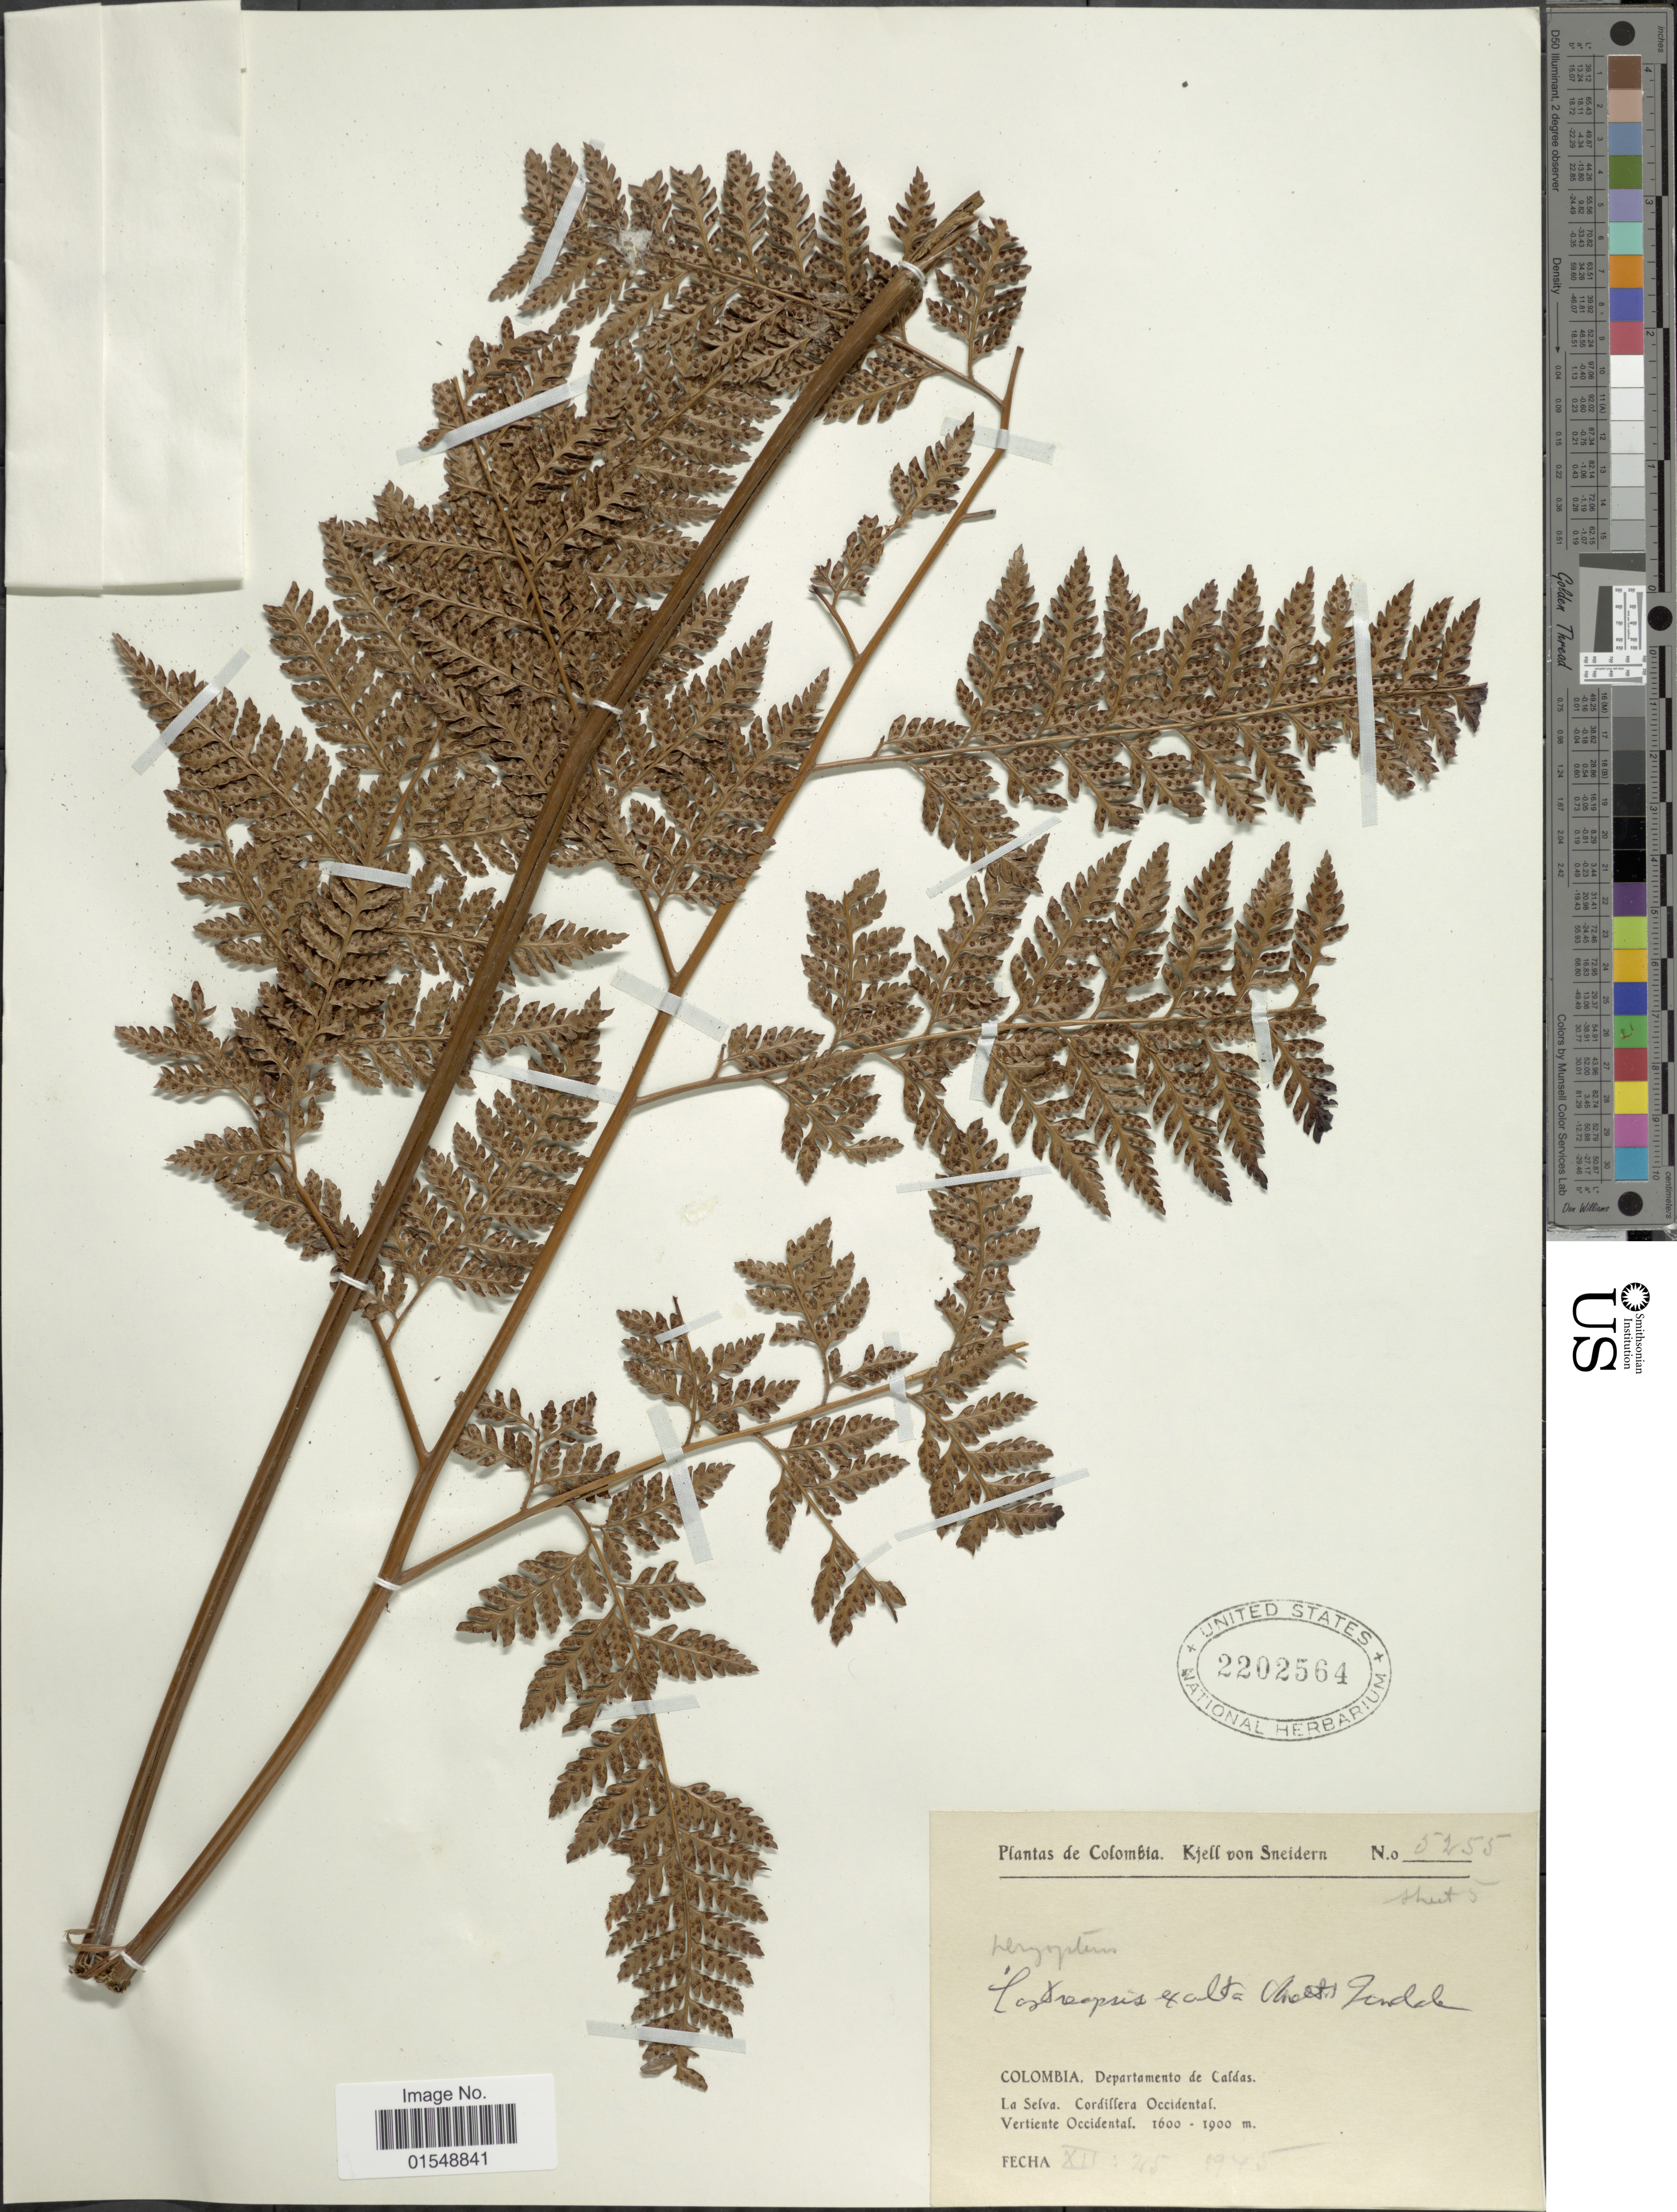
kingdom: Plantae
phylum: Tracheophyta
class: Polypodiopsida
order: Polypodiales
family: Dryopteridaceae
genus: Arachniodes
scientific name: Arachniodes ochropteroides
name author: (Baker) C. Chr.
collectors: K. von Sneidern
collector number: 5255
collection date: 1945-12-25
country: Colombia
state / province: Caldas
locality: La Selva, Cordillera Oriental, Vertiente Occidental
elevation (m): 1600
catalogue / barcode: US 2202564